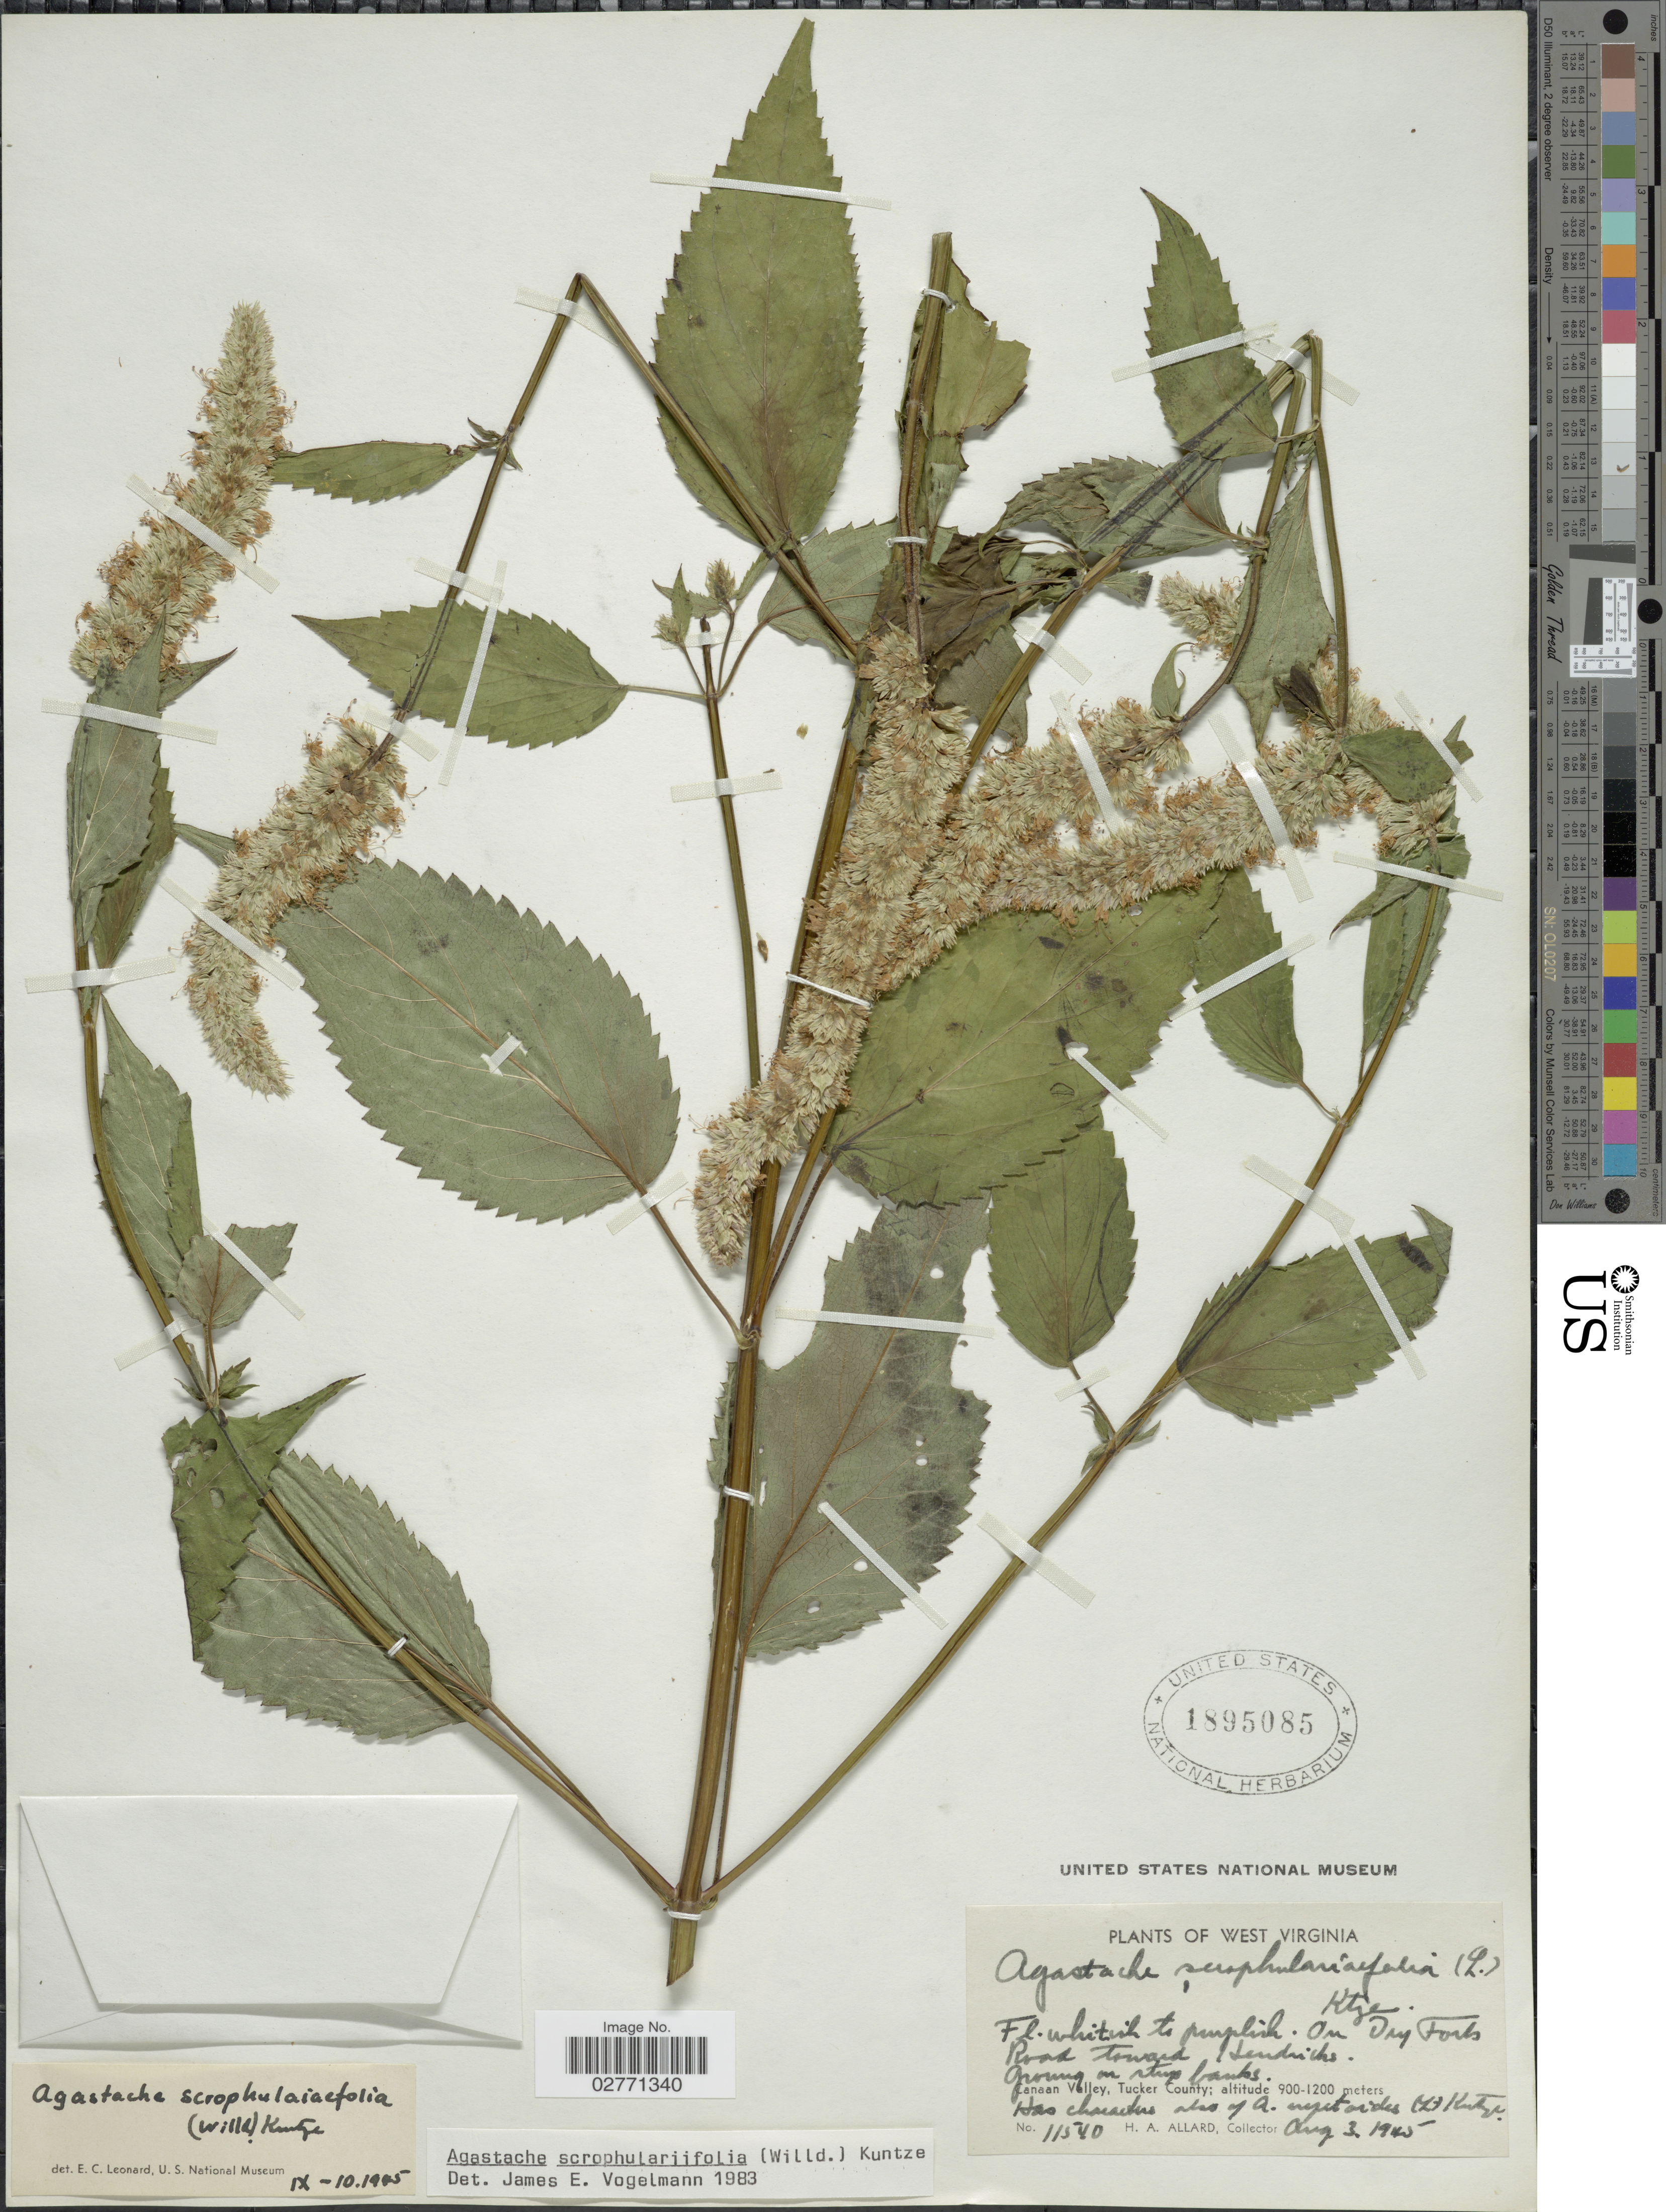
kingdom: Plantae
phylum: Tracheophyta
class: Magnoliopsida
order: Lamiales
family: Lamiaceae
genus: Agastache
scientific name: Agastache scrophulariifolia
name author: (Willd.) Kuntze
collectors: H. A. Allard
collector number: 11540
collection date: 1945-08-03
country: United States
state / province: West Virginia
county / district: Tucker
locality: Road towards Hendricks. Canaan Valley, Tucker County.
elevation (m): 900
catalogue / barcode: US 1895085